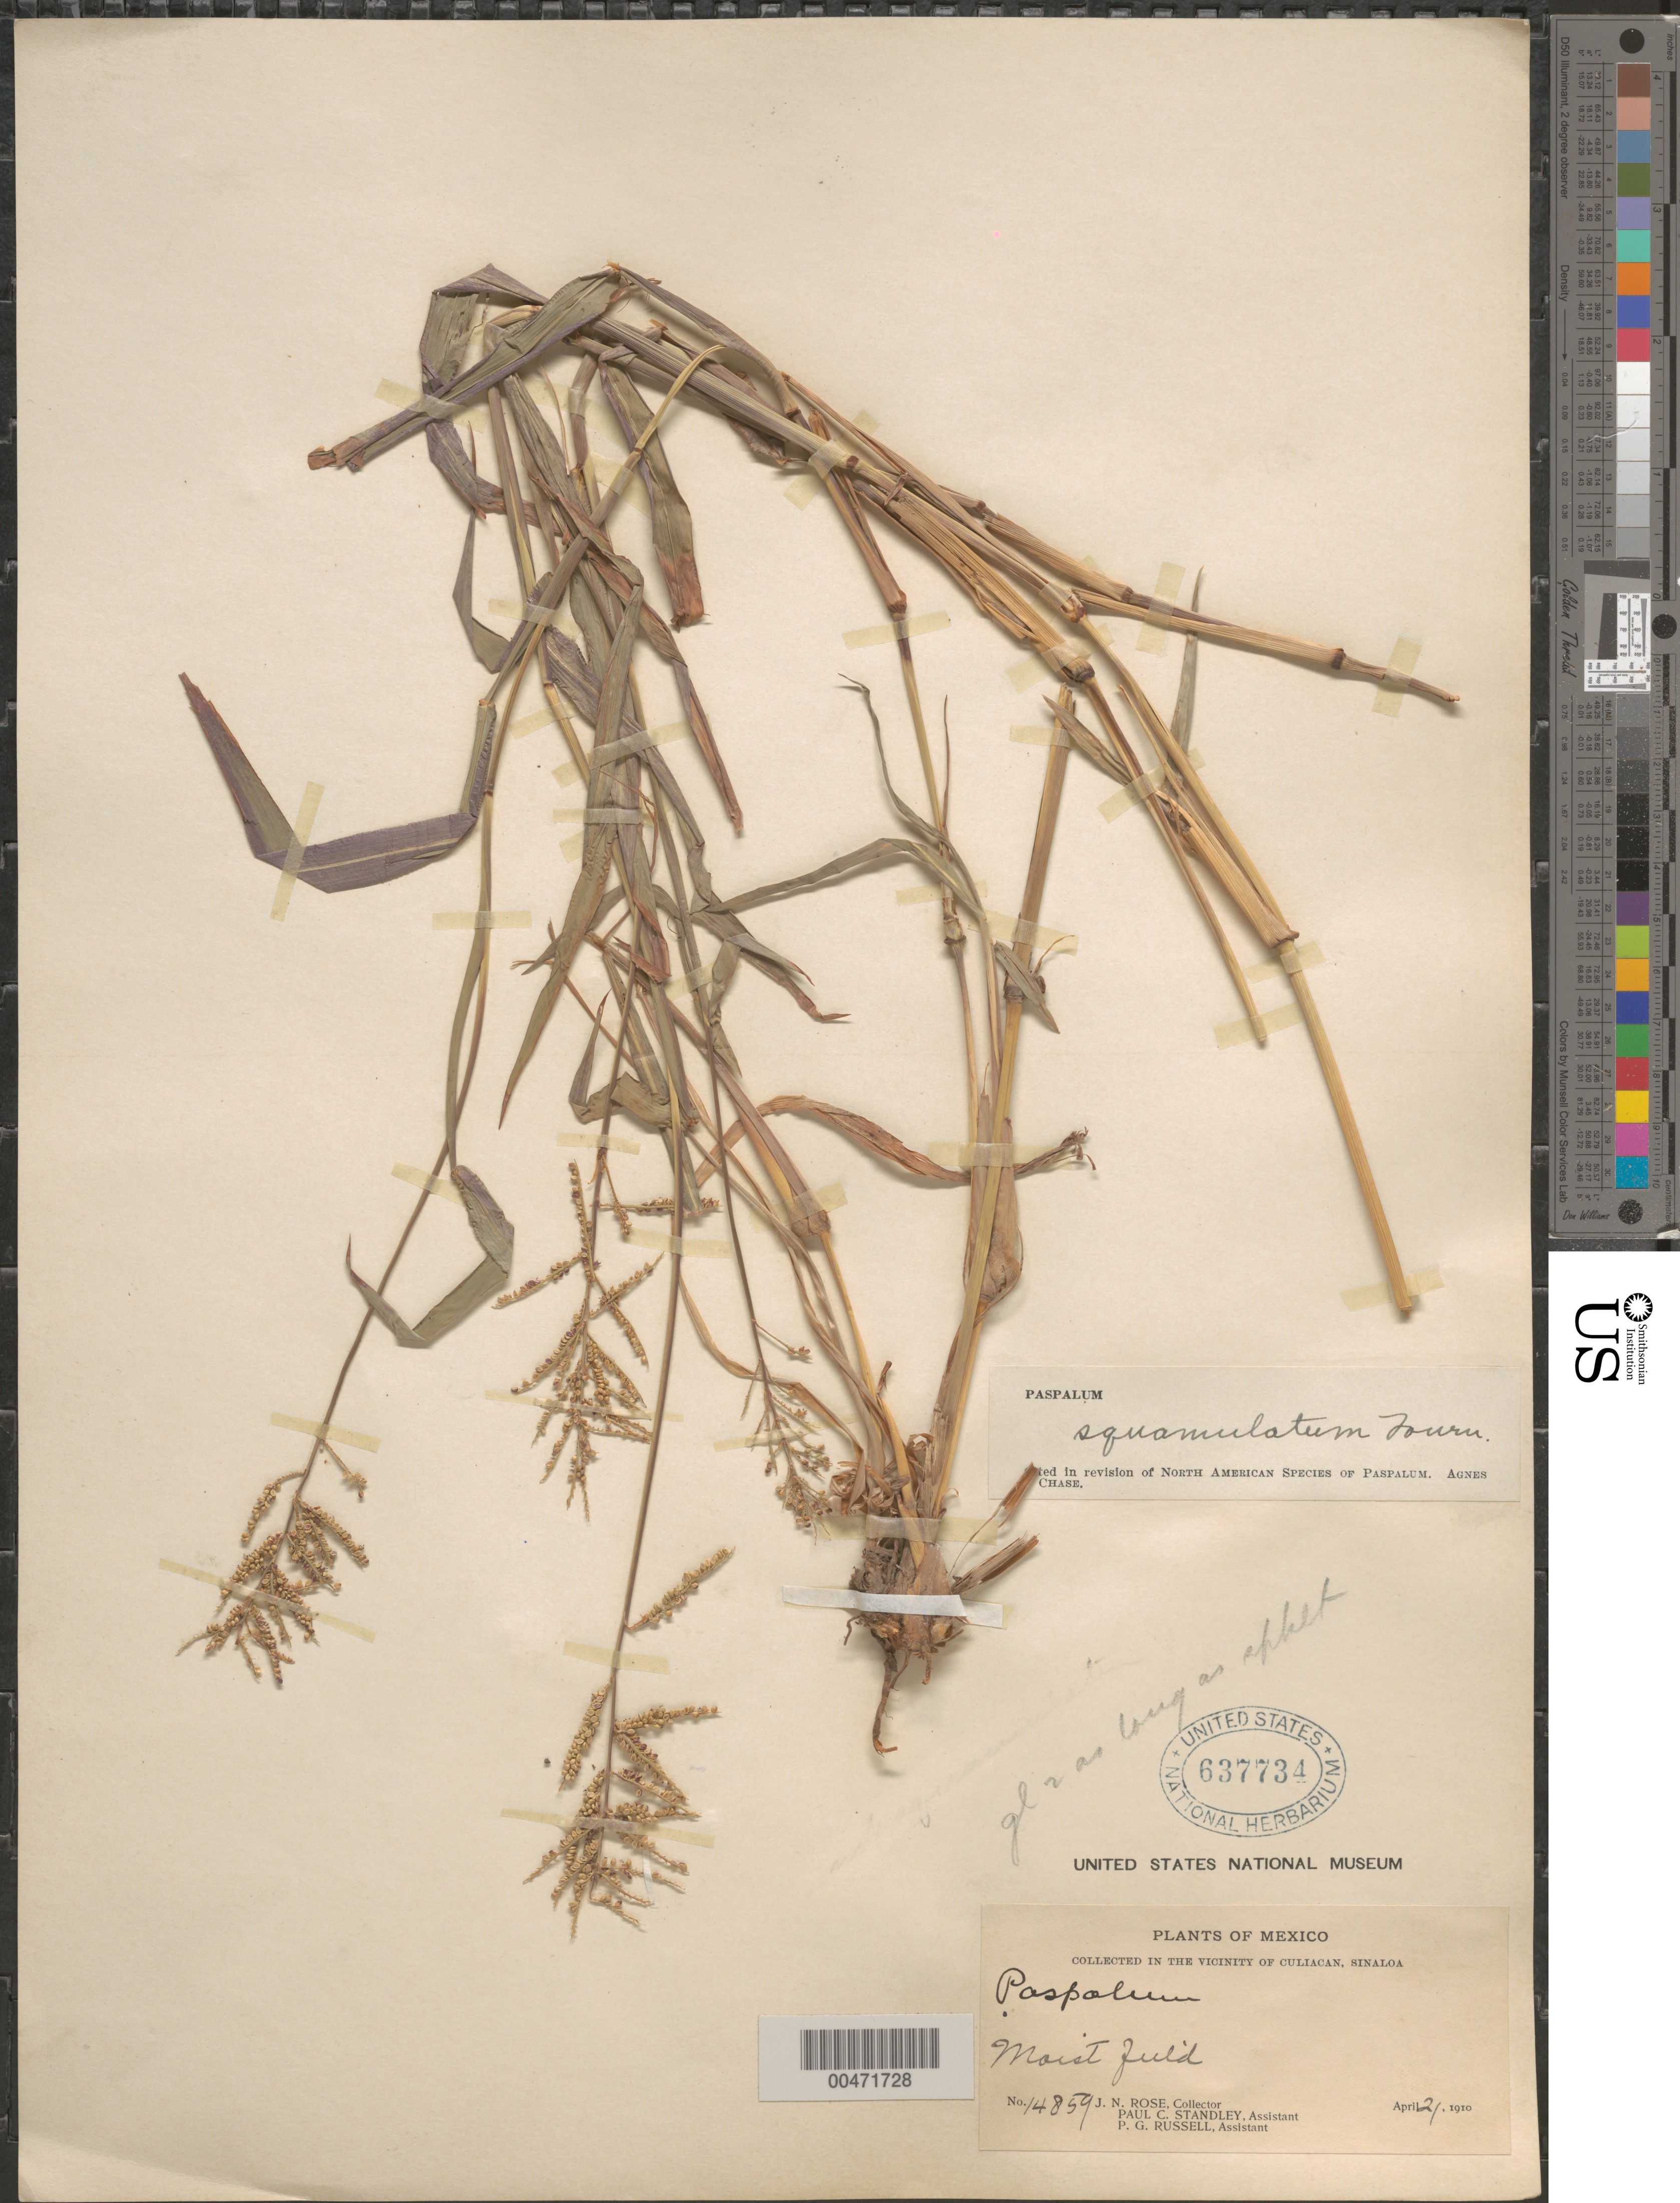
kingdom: Plantae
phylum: Tracheophyta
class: Liliopsida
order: Poales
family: Poaceae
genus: Paspalum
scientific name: Paspalum squamulatum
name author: E. Fourn.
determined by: Chase, [M.] Agnes, (US)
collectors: J. N. Rose, P. C. Standley & P. G. Russell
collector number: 14859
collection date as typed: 21 Apr 1910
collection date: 1910-04-21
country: Mexico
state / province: Sinaloa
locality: Vicinity of Culiacan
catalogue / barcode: US 637734